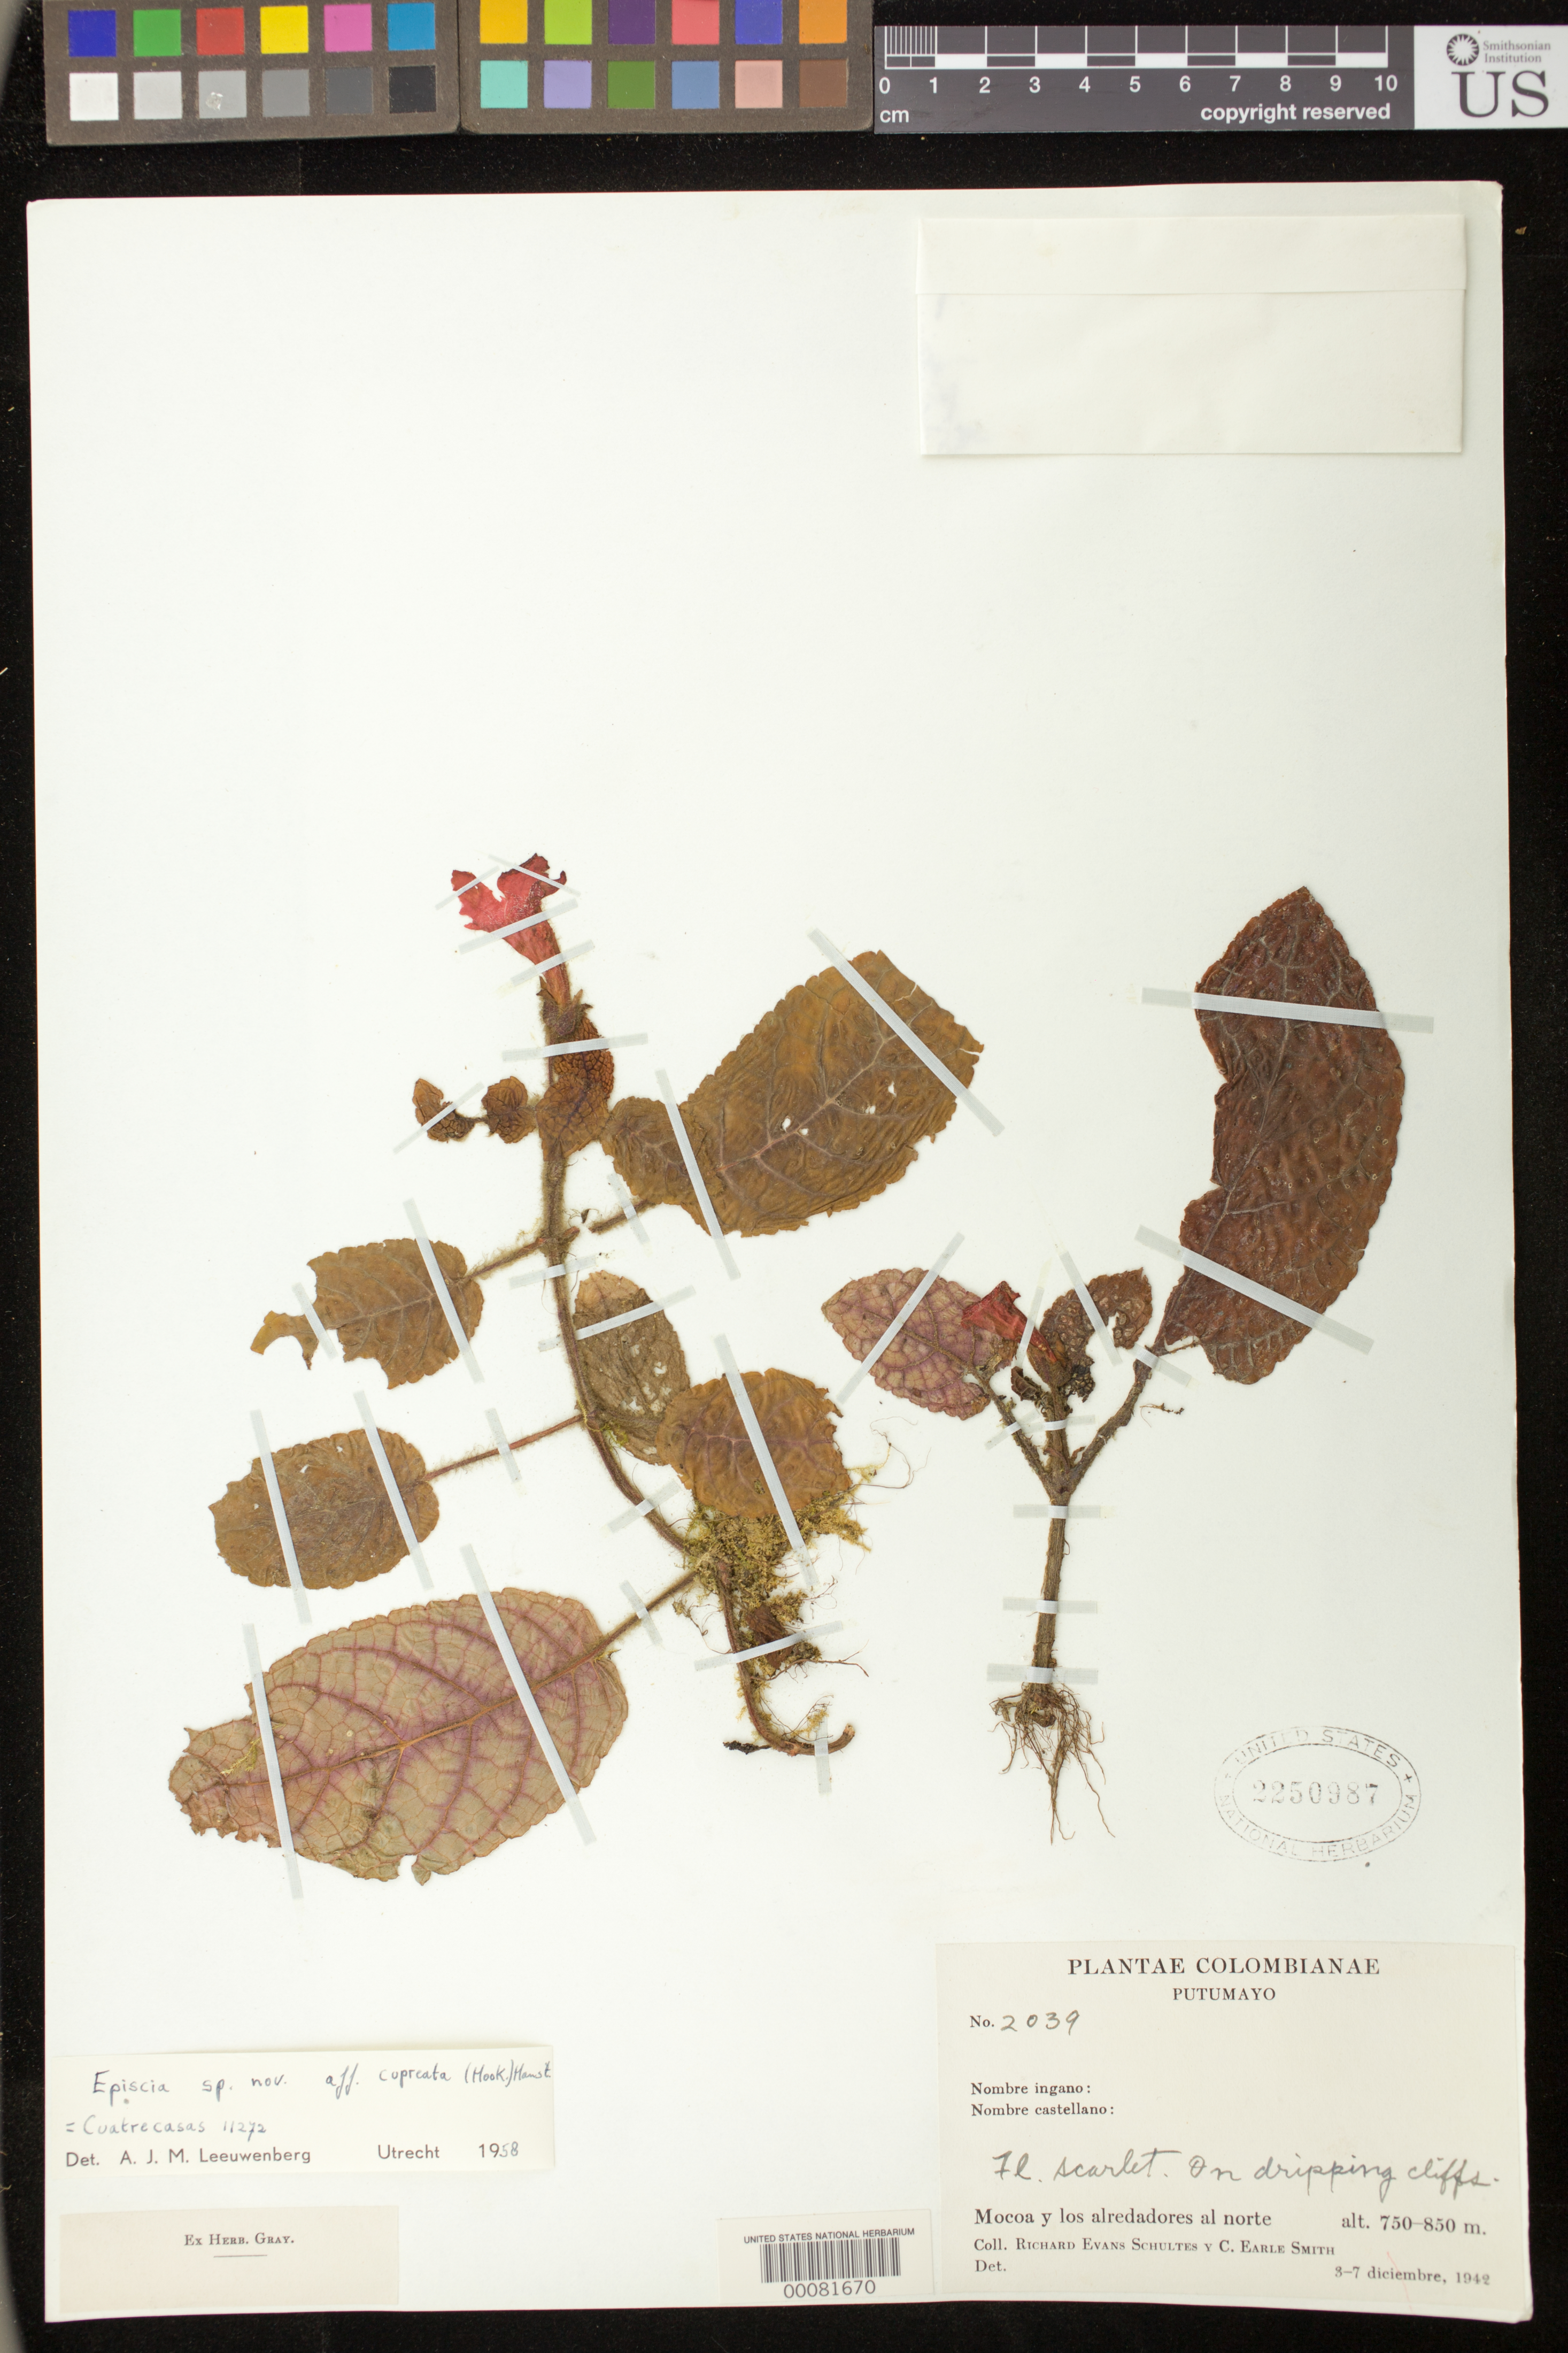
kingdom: Plantae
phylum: Tracheophyta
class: Magnoliopsida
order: Lamiales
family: Gesneriaceae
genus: Episcia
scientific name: Episcia cupreata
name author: (Hook.) Hanst.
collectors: R. E. Schultes & C. E. Smith Jr.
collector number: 2039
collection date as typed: Dec 1942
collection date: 1942-12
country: Colombia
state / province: Putumayo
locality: Mocoa and the vicinity to the north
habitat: On dripping cliffs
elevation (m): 750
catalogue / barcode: US 2250987